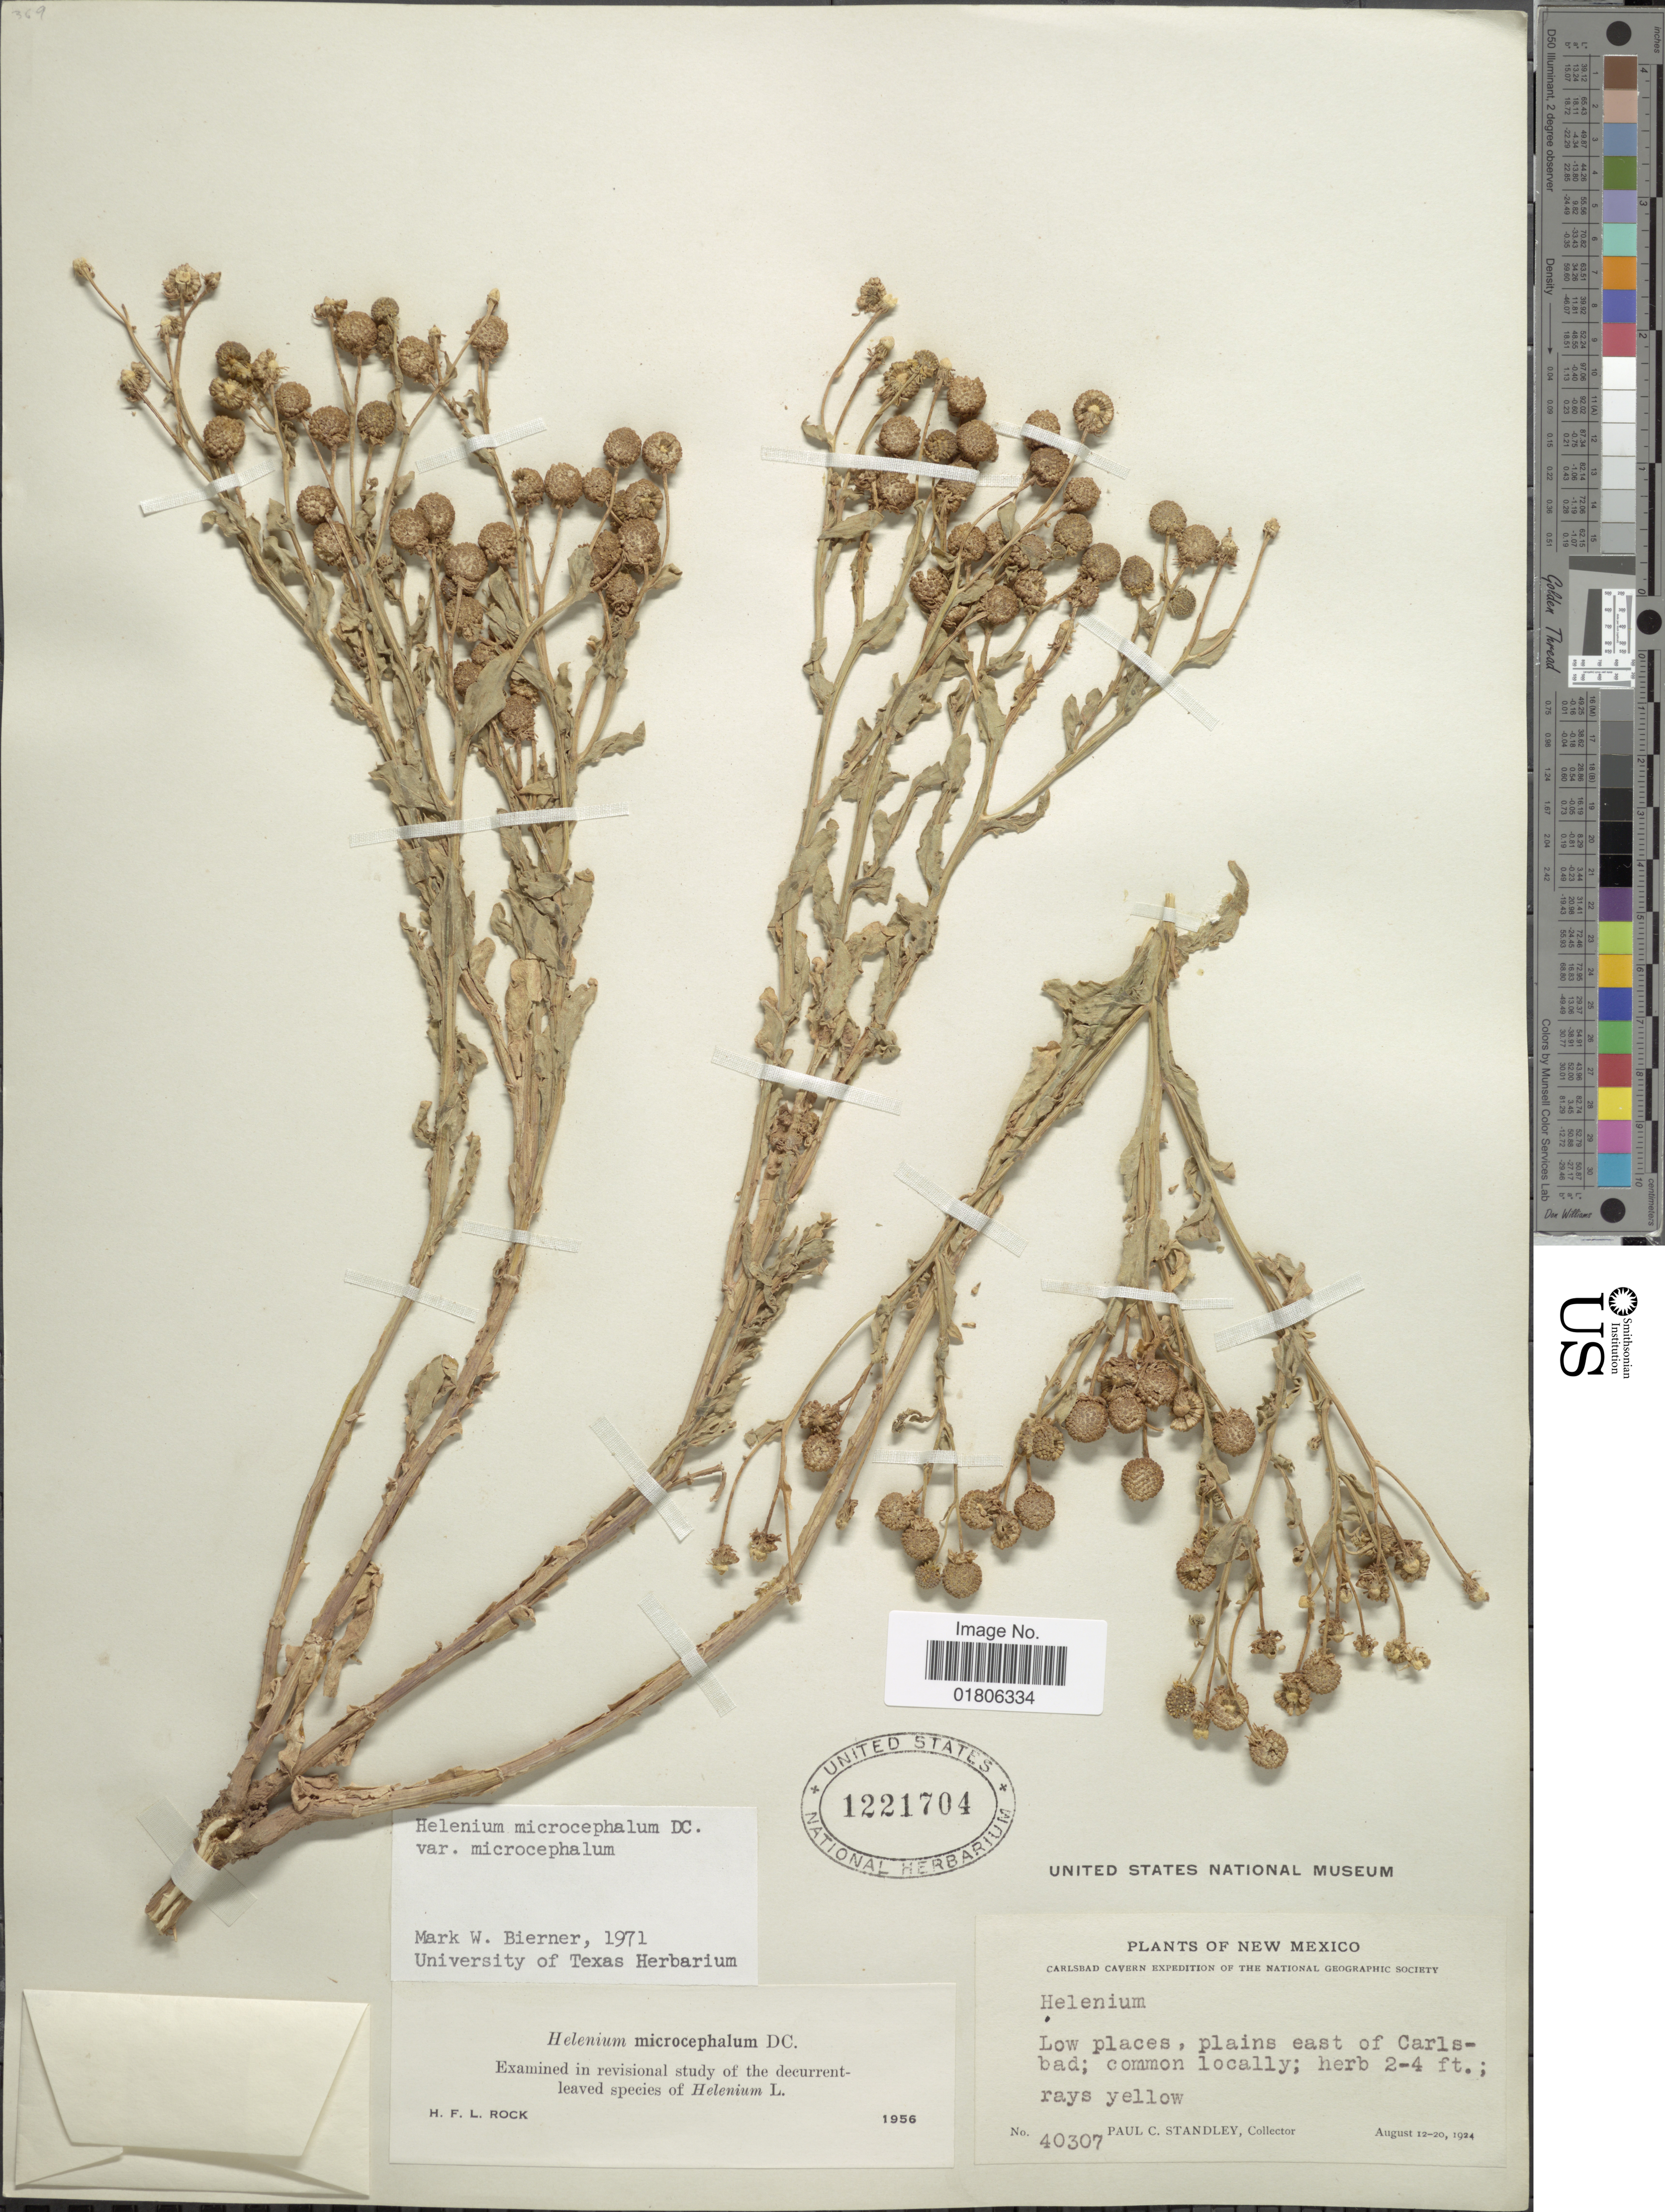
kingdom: Plantae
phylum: Tracheophyta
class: Magnoliopsida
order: Asterales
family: Asteraceae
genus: Helenium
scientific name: Helenium microcephalum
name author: DC.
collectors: P. C. Standley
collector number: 40307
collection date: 1924-08-12/1924-08-20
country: United States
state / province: New Mexico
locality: East of Carlsbad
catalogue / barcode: US 1221704